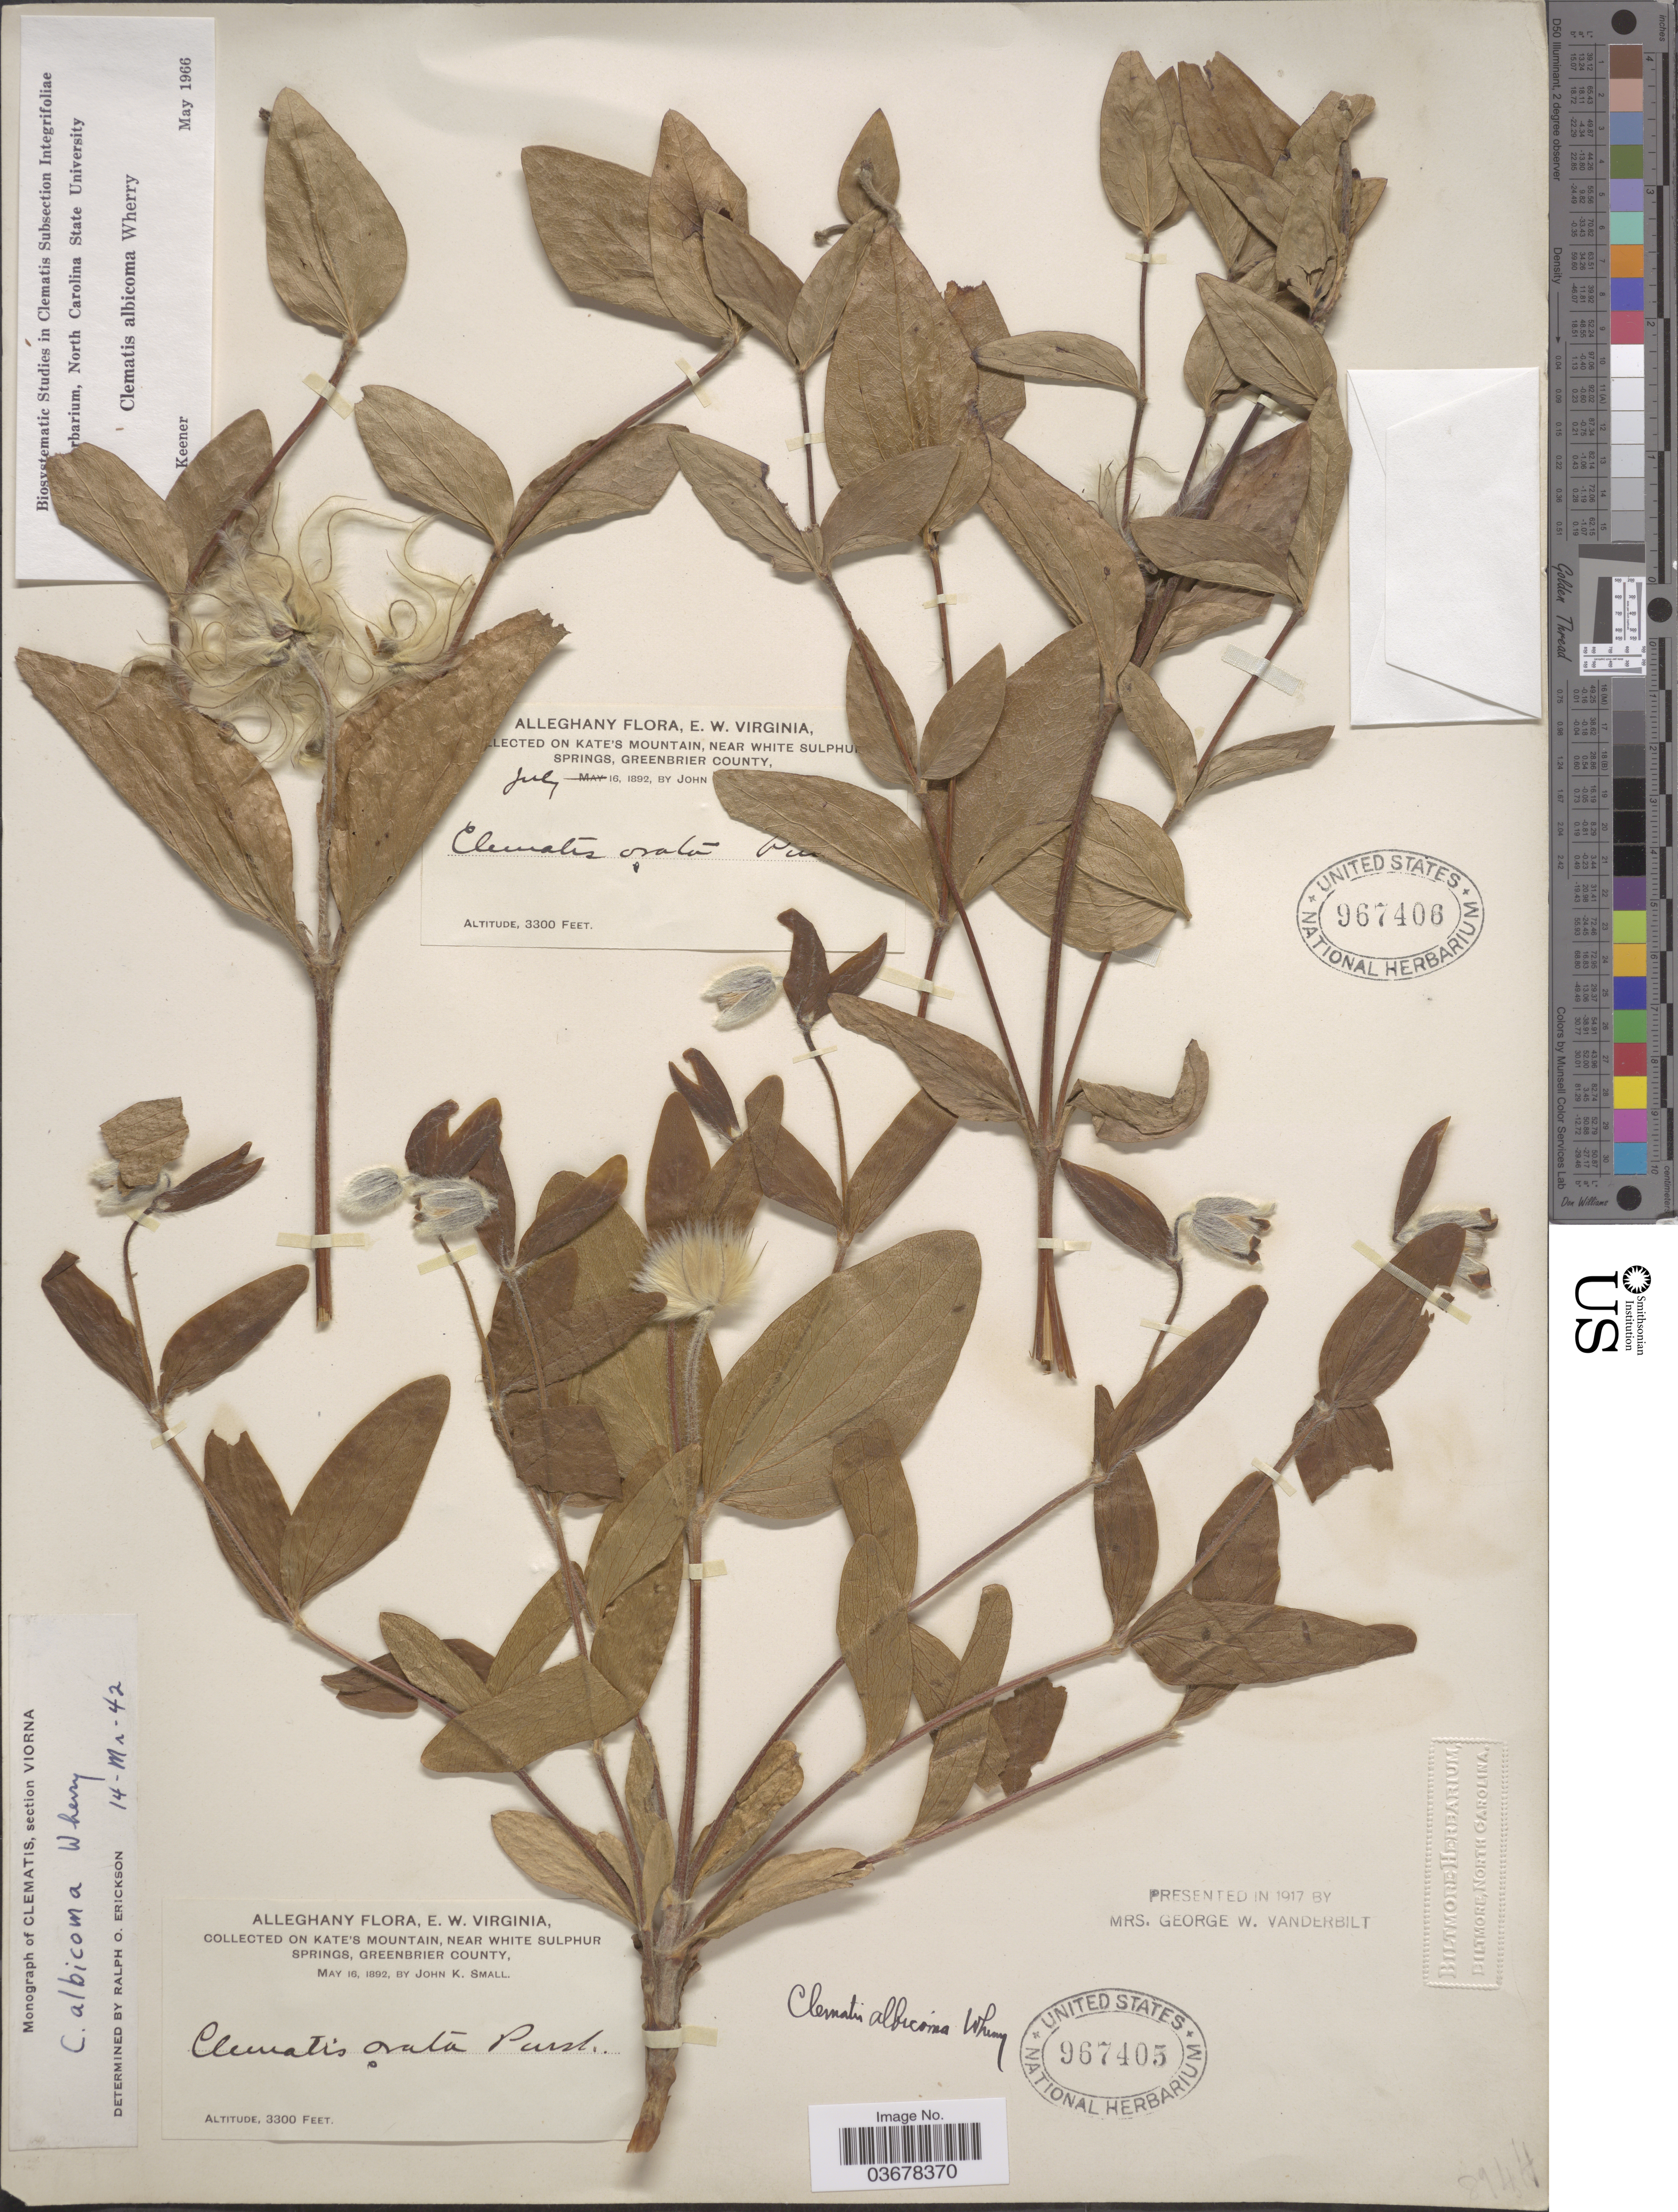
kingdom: Plantae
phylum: Tracheophyta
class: Magnoliopsida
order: Ranunculales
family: Ranunculaceae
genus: Clematis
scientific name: Clematis viorna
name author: L.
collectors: J. K. Small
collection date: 1892-07-16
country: United States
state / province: West Virginia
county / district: Greenbrier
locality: Alleghany, eastern West Virginia. Kate's Mountain, Near White Sulphur Springs.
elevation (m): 1006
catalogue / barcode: US 967406-2